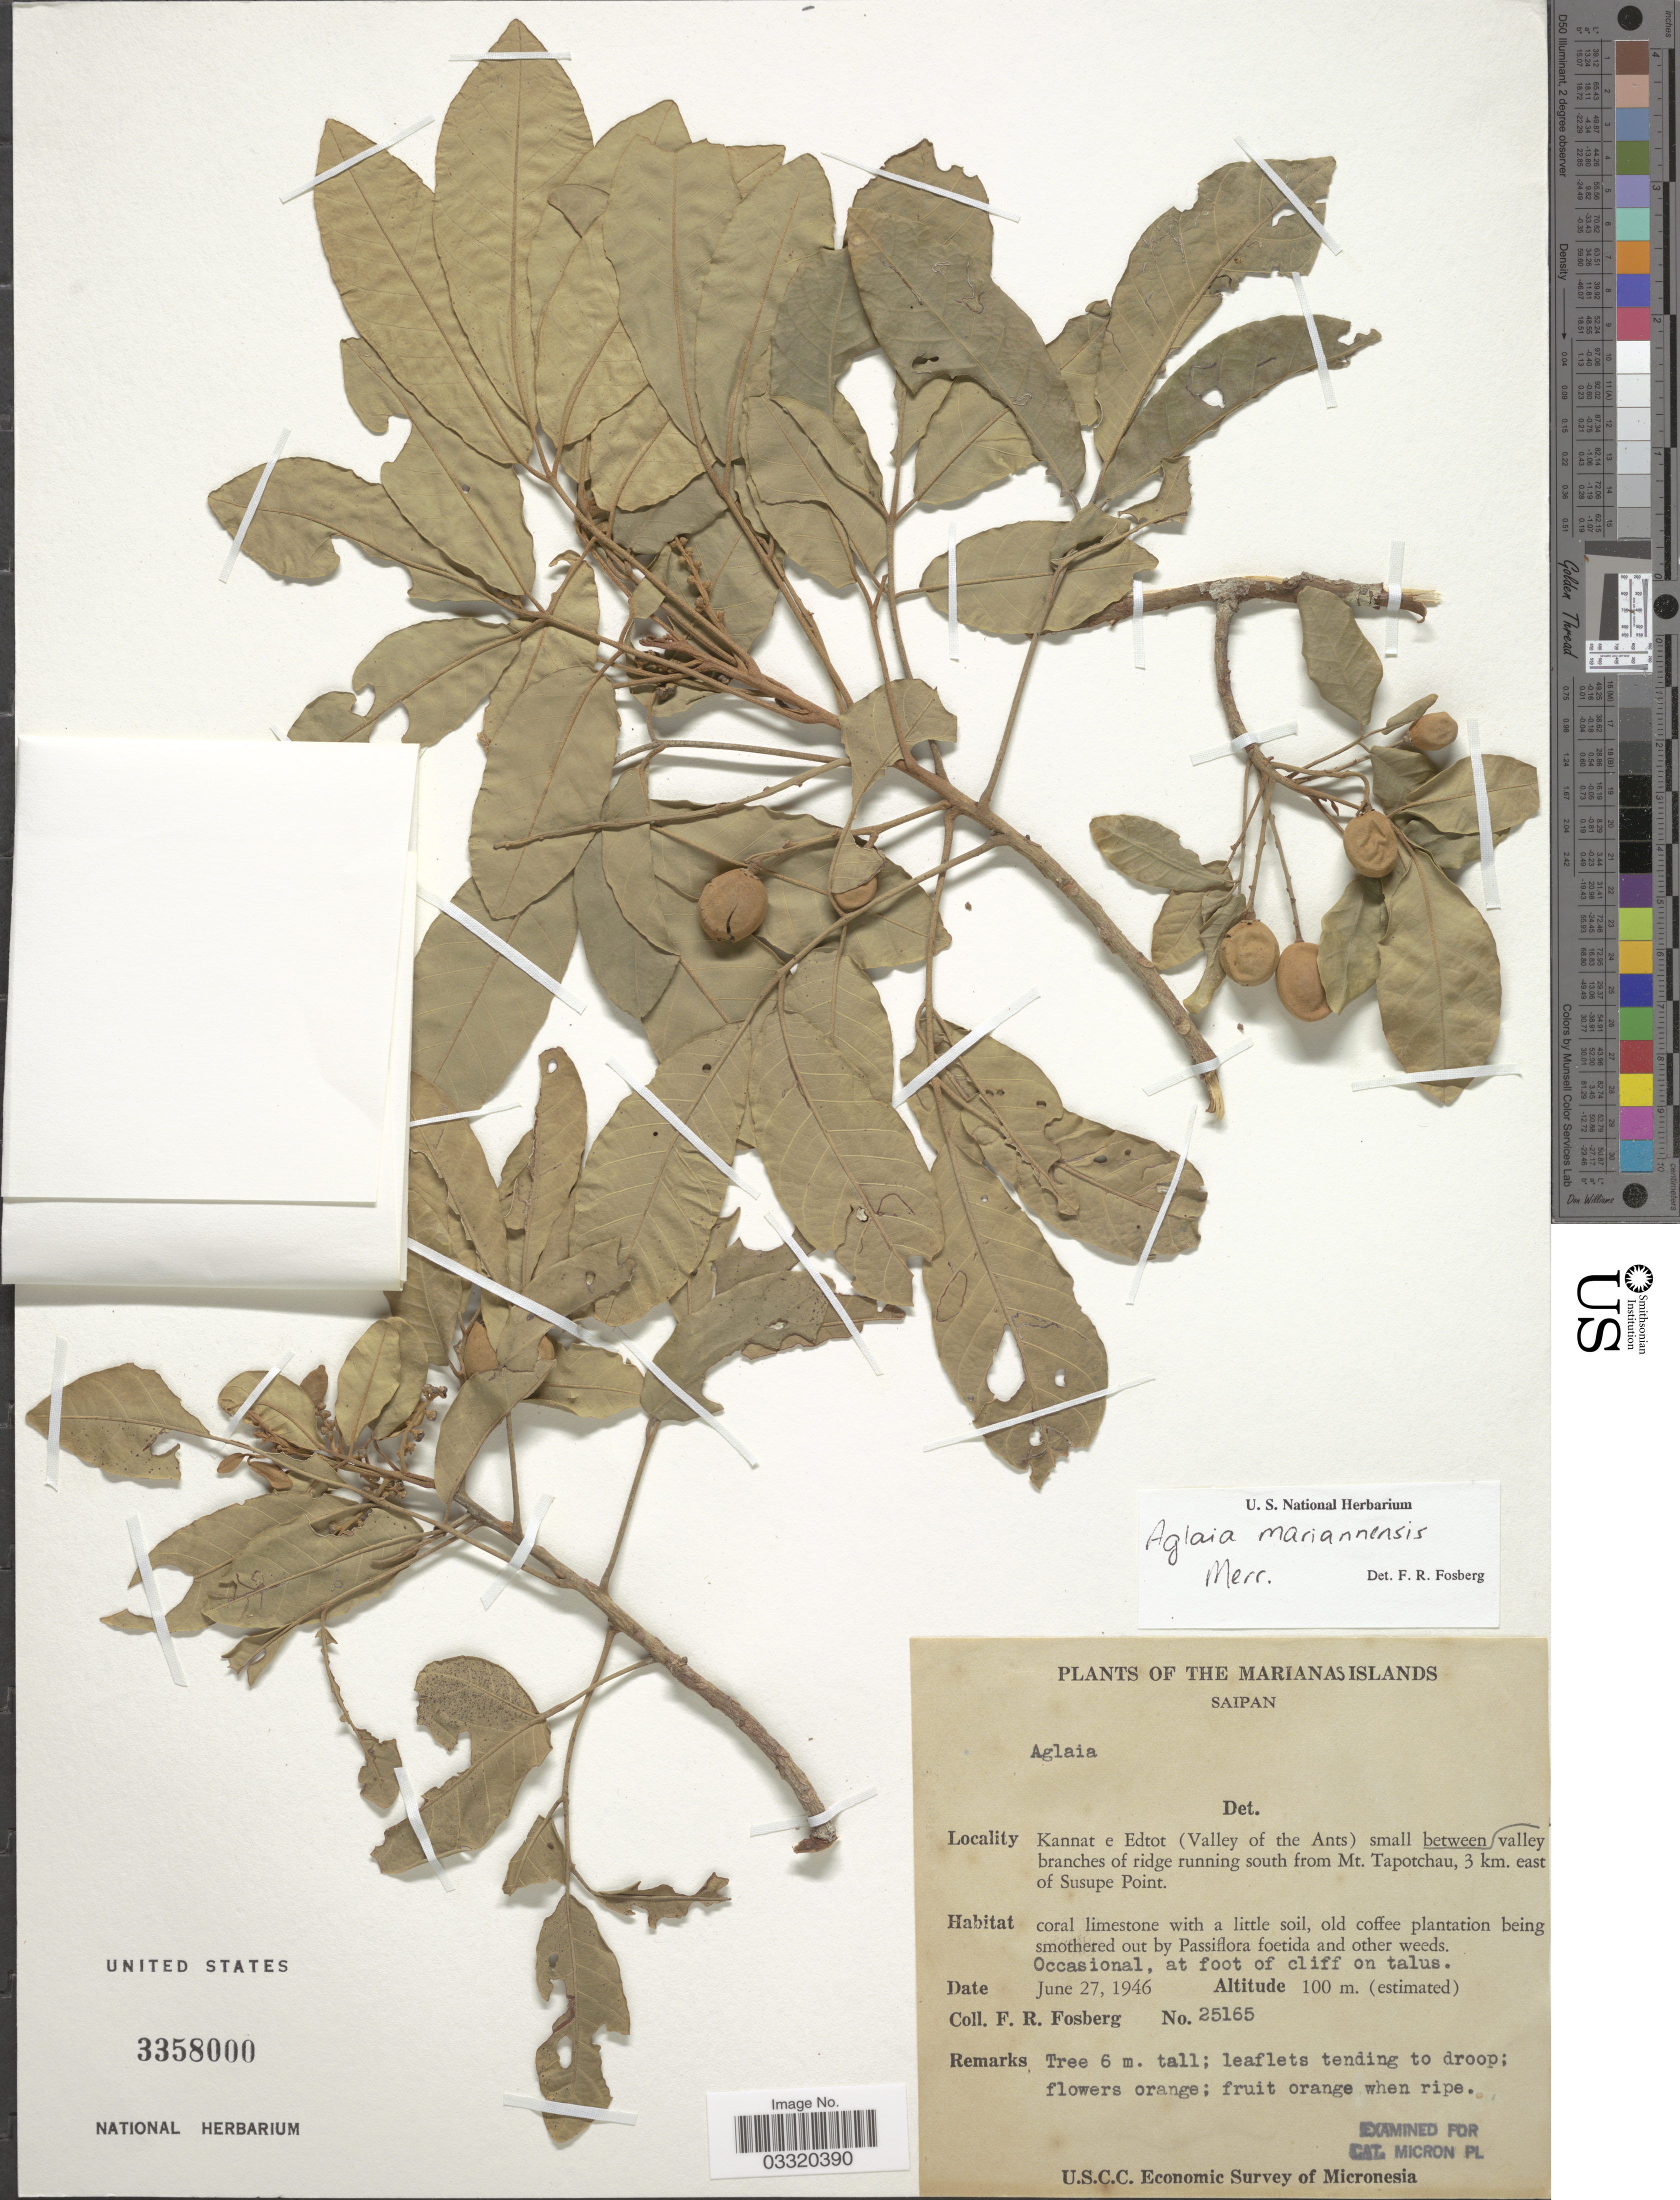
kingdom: Plantae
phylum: Tracheophyta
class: Magnoliopsida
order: Sapindales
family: Meliaceae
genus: Aglaia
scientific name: Aglaia mariannensis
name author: Merr.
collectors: F. R. Fosberg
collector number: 25165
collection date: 1946-06-27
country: Northern Mariana Islands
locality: Marianas Islands. Saipan. Kannat e Edtot (Valley of the Ants) small between [unsure placement] valley branches of ridge south from Mt. Tapotchau, 3 km. east of Susupe Point.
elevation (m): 100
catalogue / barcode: US 3358000